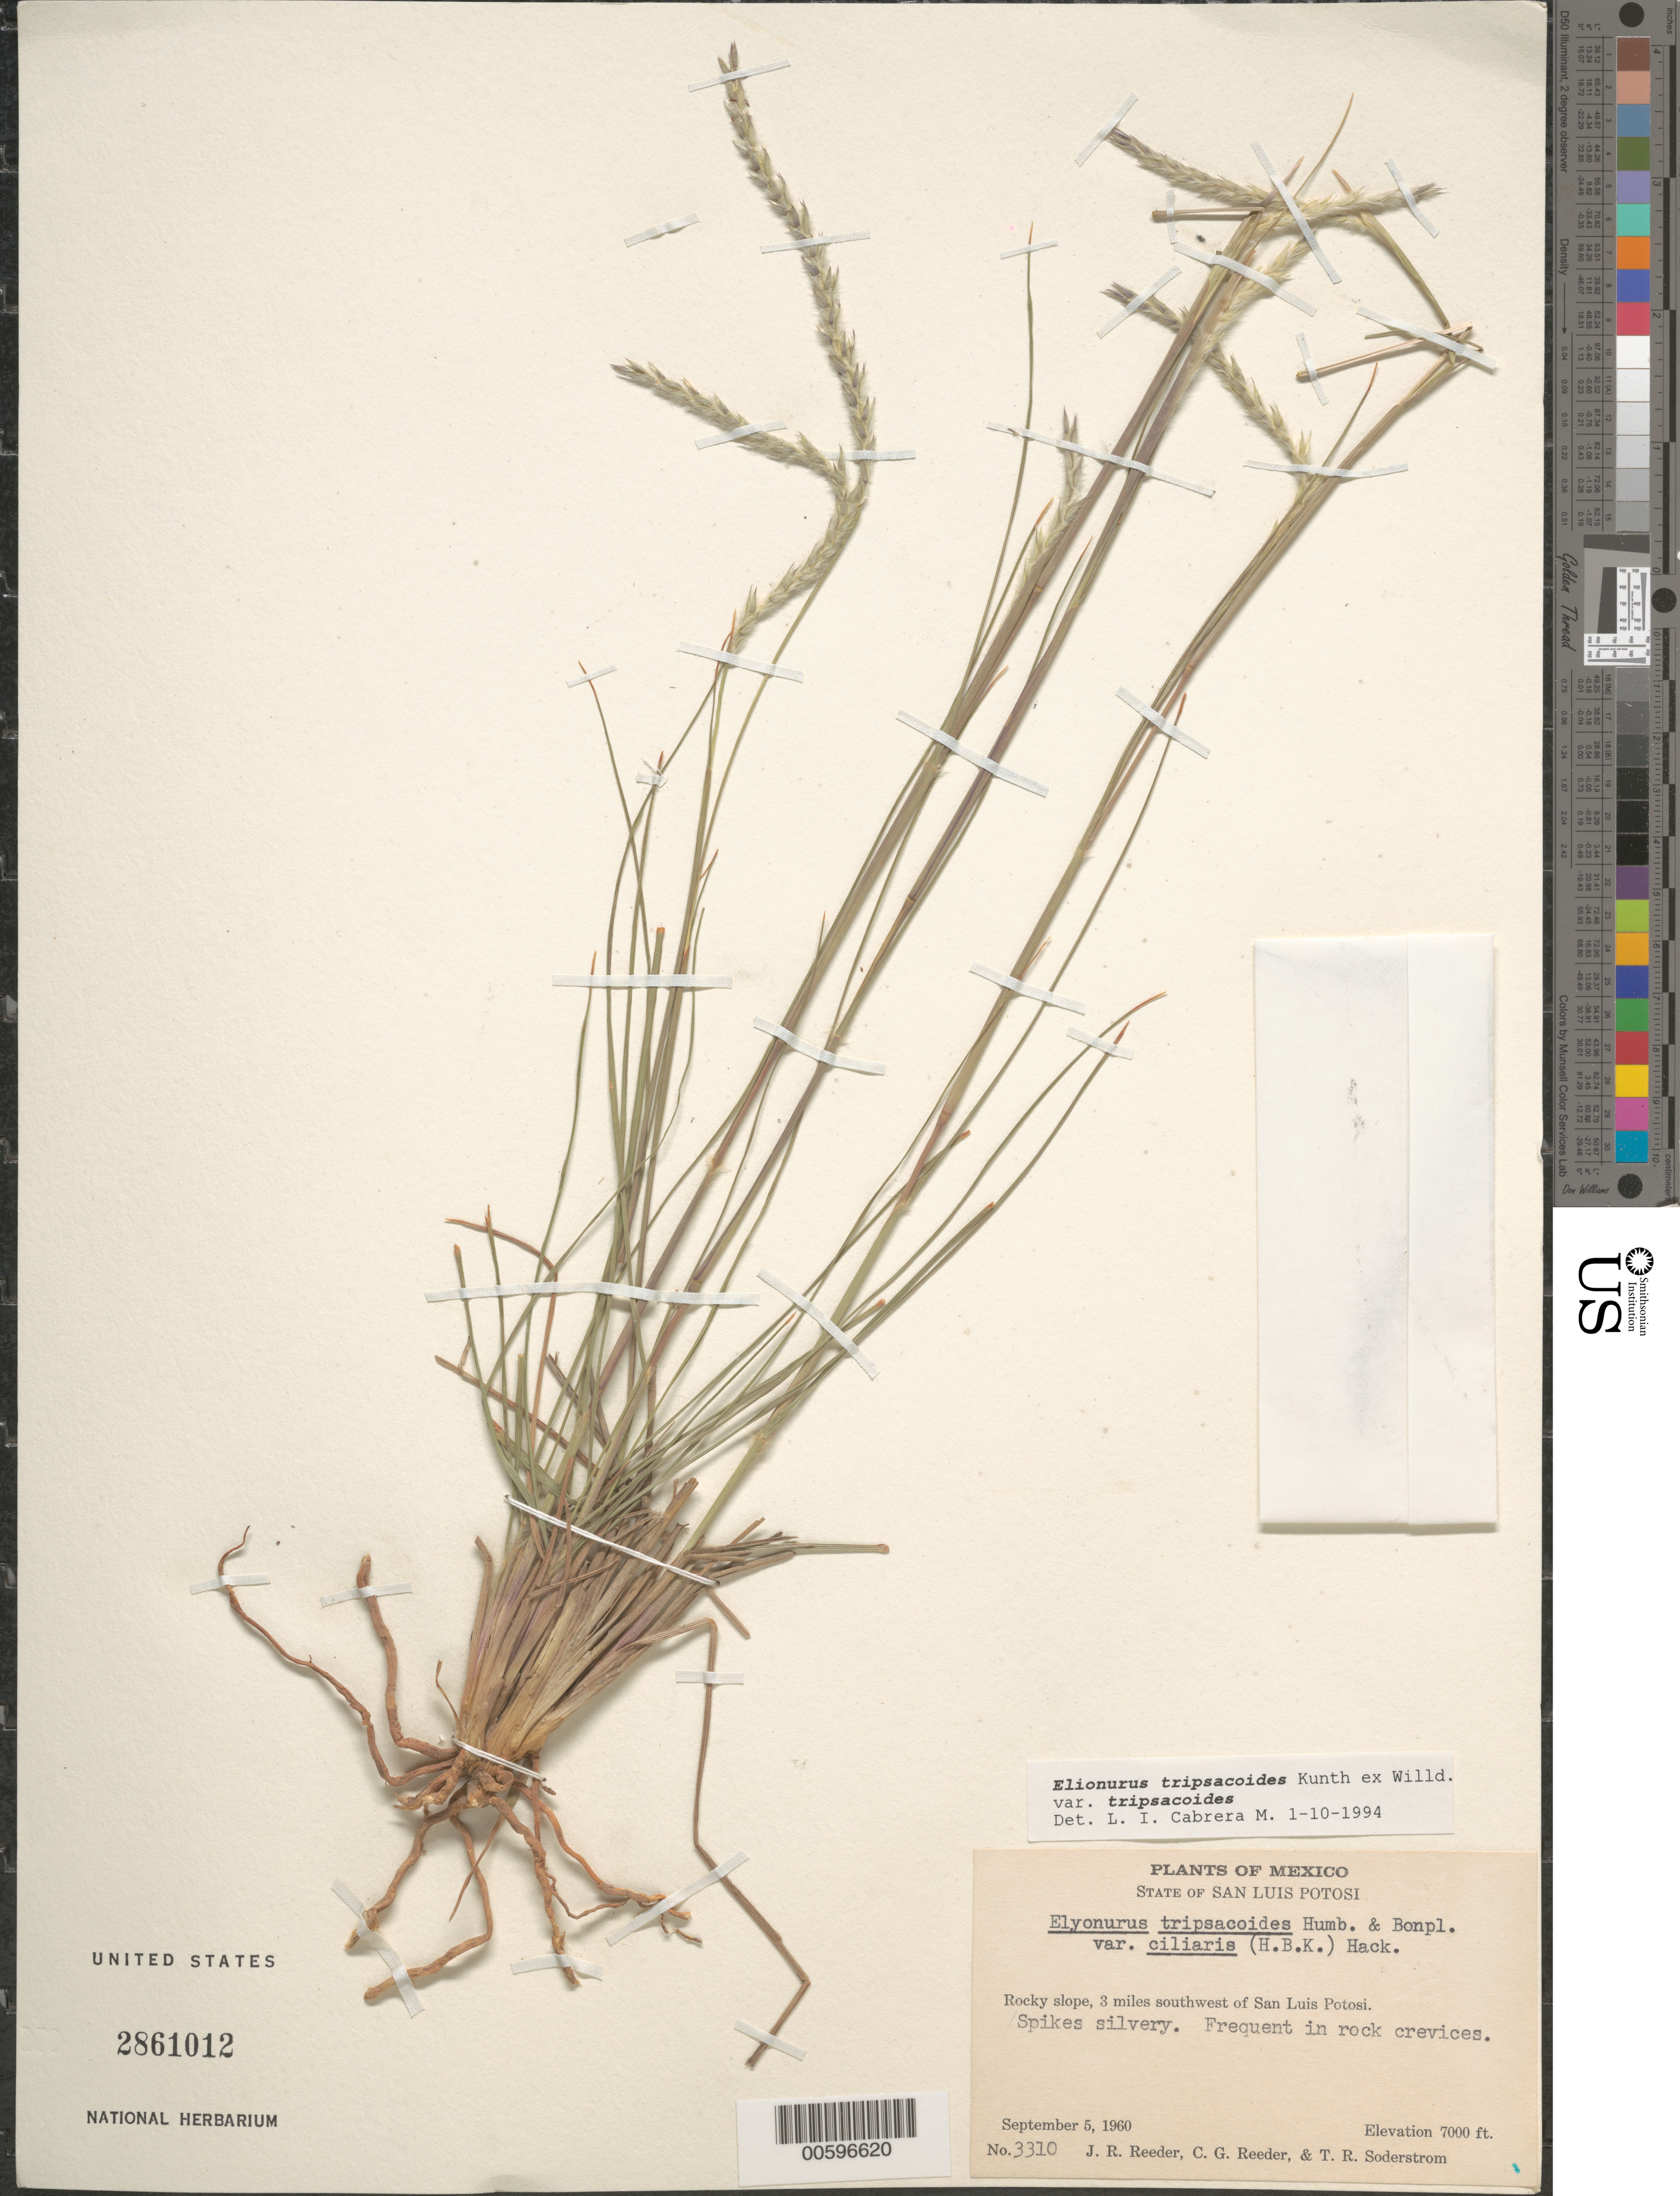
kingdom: Plantae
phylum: Tracheophyta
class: Liliopsida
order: Poales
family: Poaceae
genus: Elionurus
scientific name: Elionurus tripsacoides var. tripsacoides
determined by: Cabrera M., L. I.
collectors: J. R. Reeder, C. G. Reeder & T. R. Soderstrom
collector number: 3310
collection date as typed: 5 Sep 1960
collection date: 1960-09-05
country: Mexico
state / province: San Luis Potosi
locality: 3 mi SW of San Luis Potosi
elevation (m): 2134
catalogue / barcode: US 2861012